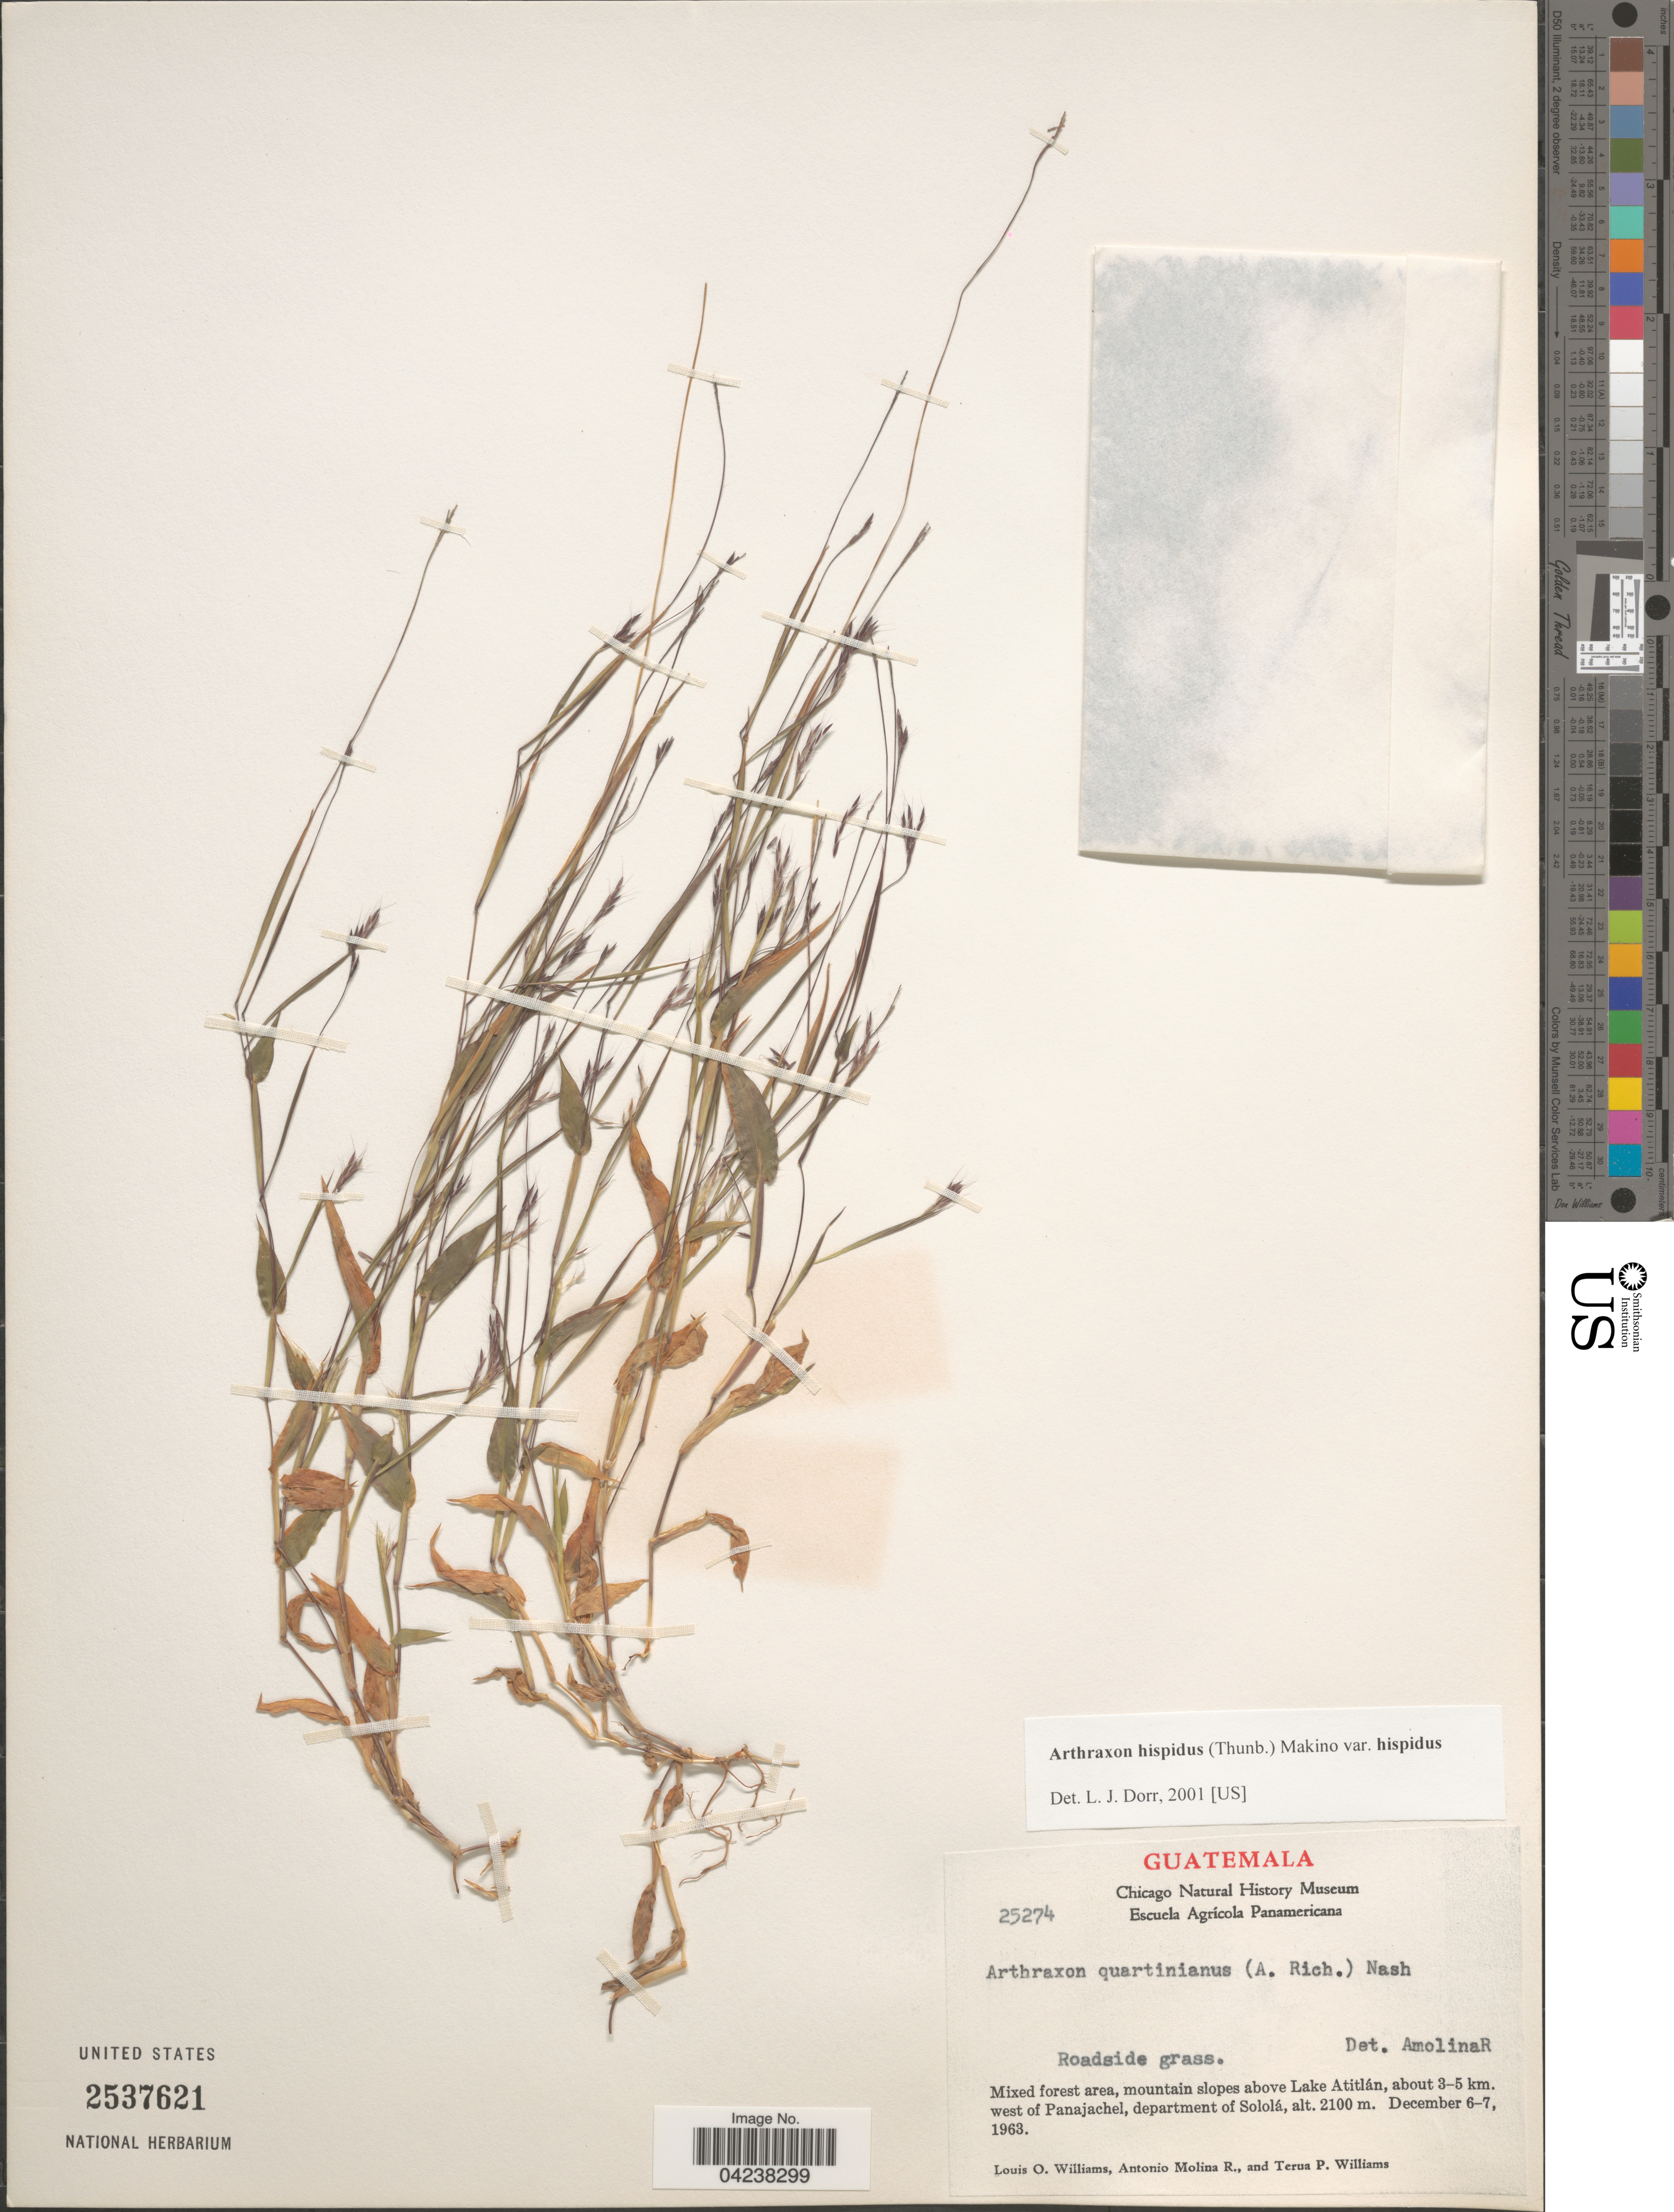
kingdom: Plantae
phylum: Tracheophyta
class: Liliopsida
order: Poales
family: Poaceae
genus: Arthraxon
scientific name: Arthraxon hispidus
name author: (Thunb.) Makino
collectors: L. O. Williams, A. Molina R. & T. Williams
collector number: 25274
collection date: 1963-12-06/1963-12-07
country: Guatemala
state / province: Solola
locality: Mixed forest area, mountain slopes above Lake Atitlán, about 3-5 km. west of Panajachel, department of Sololá.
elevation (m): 2100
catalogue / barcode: US 2537621